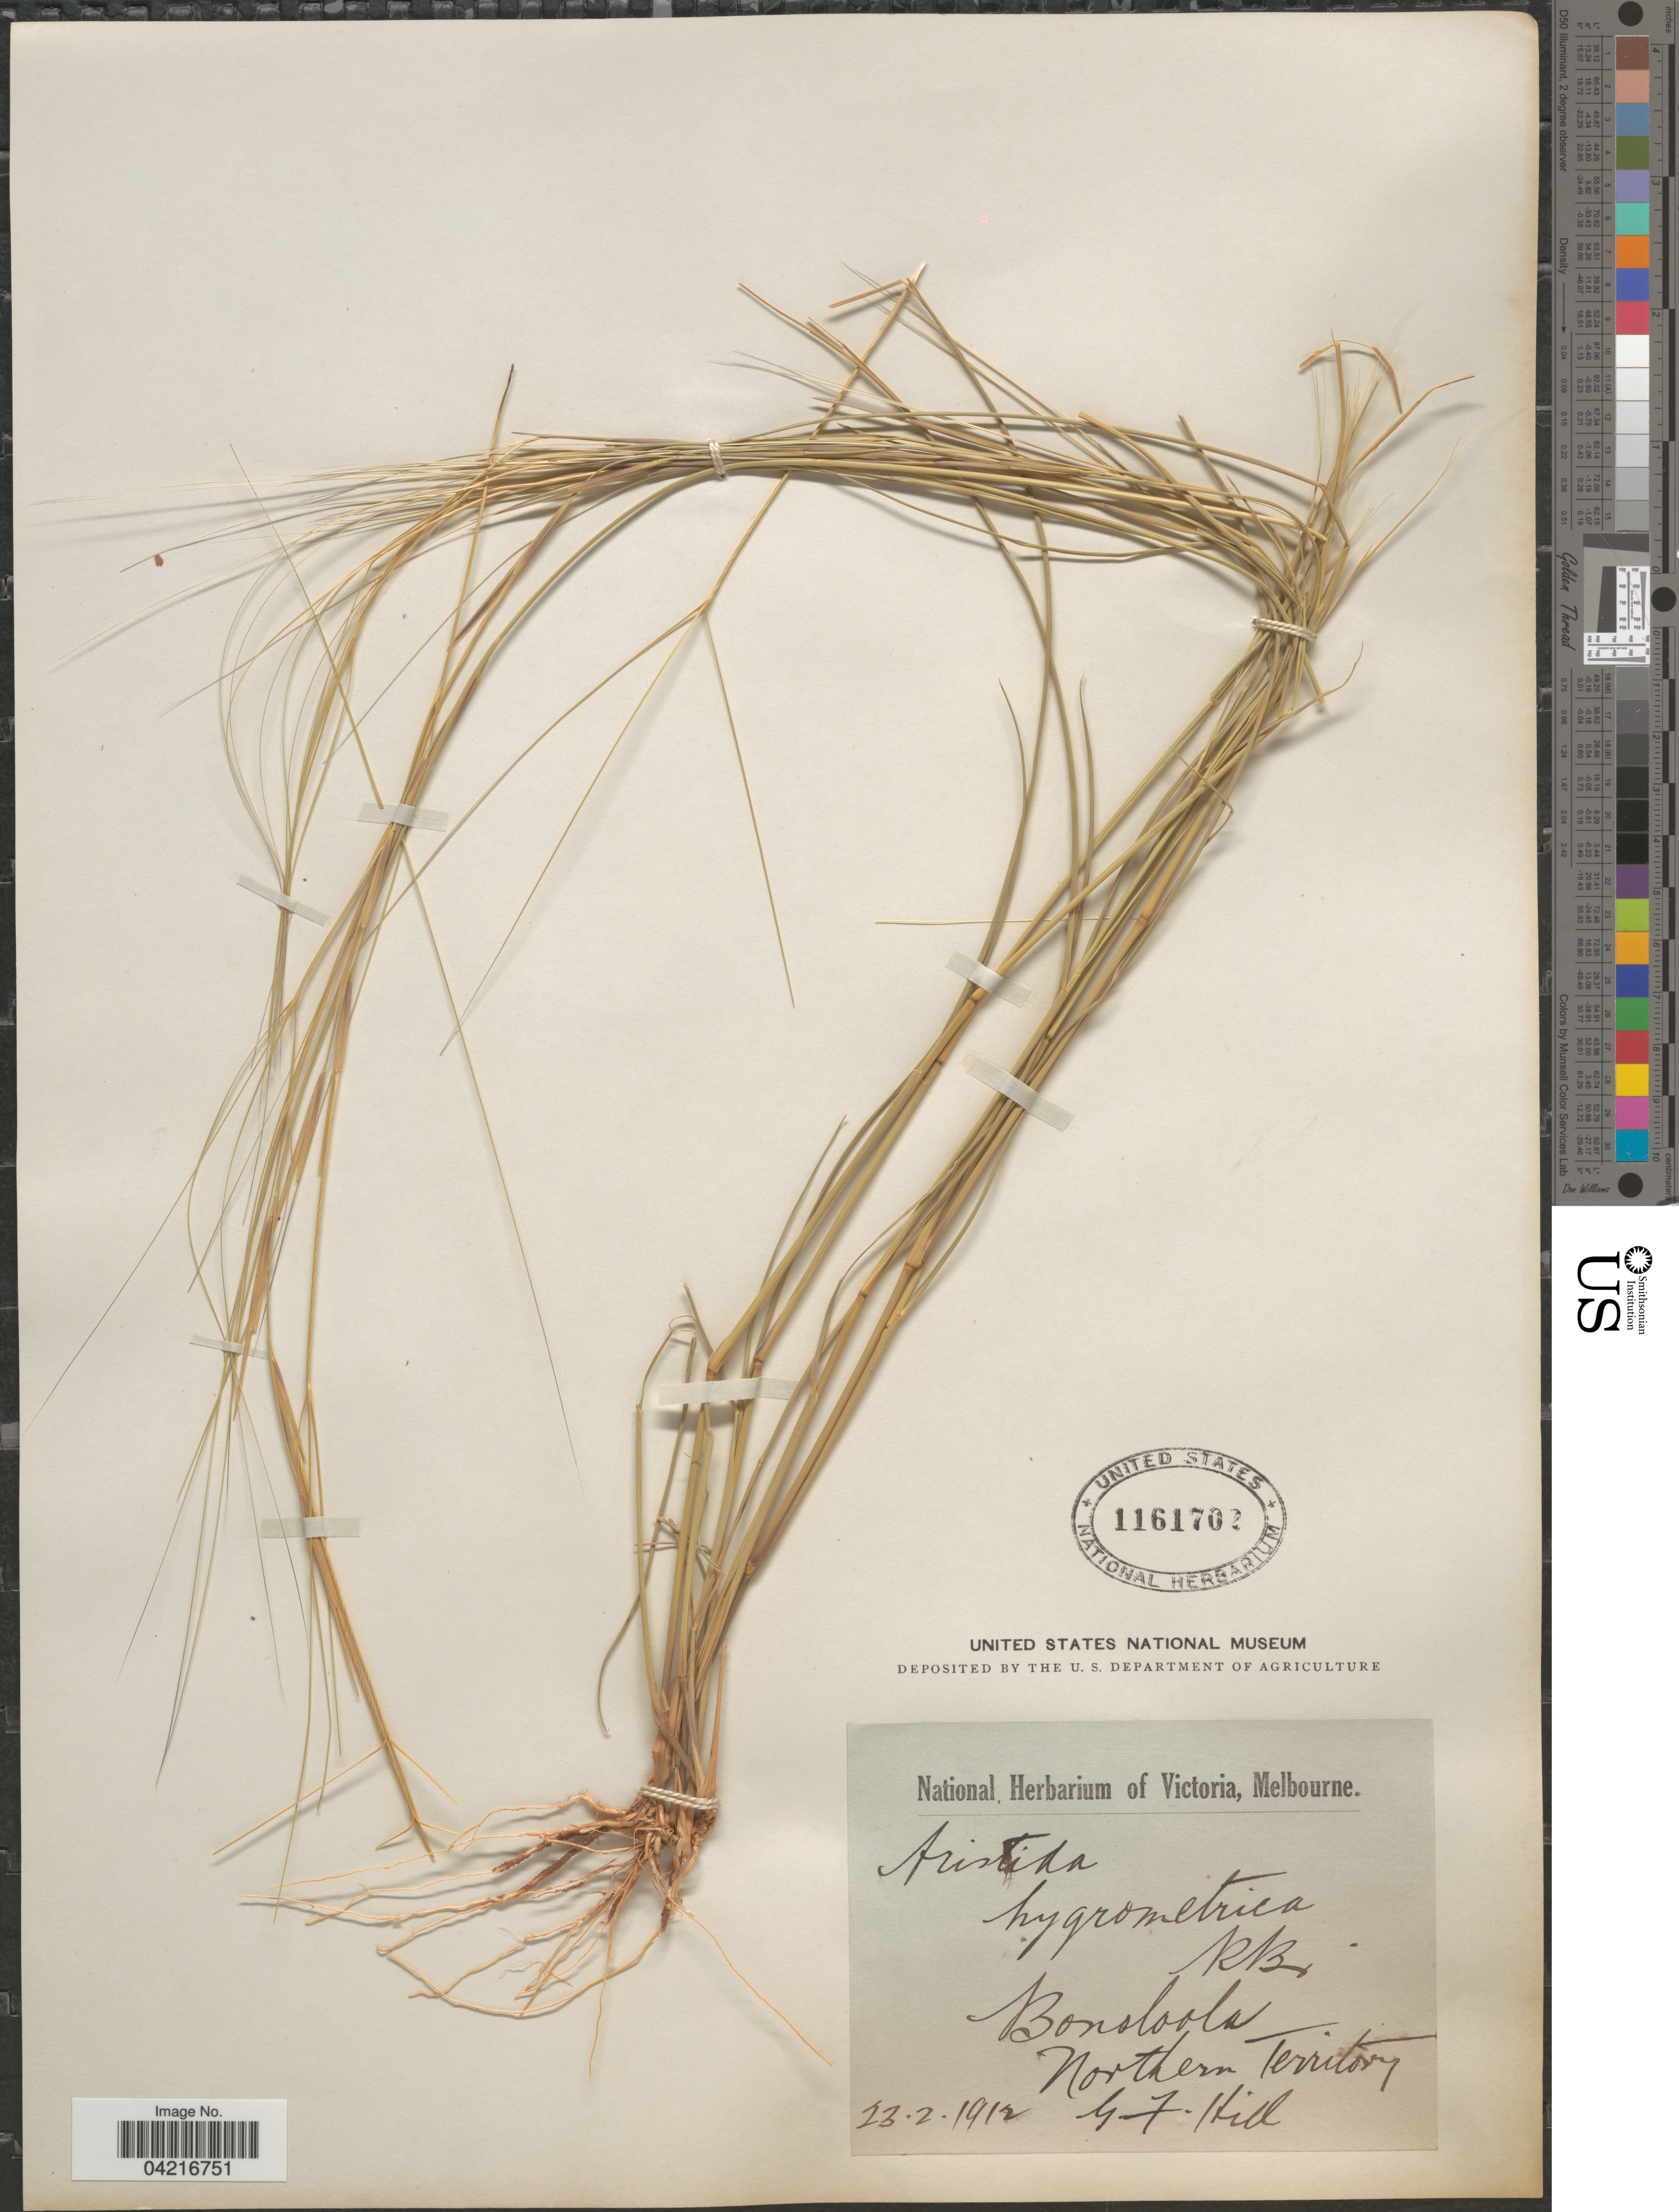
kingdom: Plantae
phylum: Tracheophyta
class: Liliopsida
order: Poales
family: Poaceae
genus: Aristida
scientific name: Aristida hygrometrica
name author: R. Br.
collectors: G. Hill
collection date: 1912-02-23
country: Australia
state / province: Northern Territory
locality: Borroloola.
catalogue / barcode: US 1161702